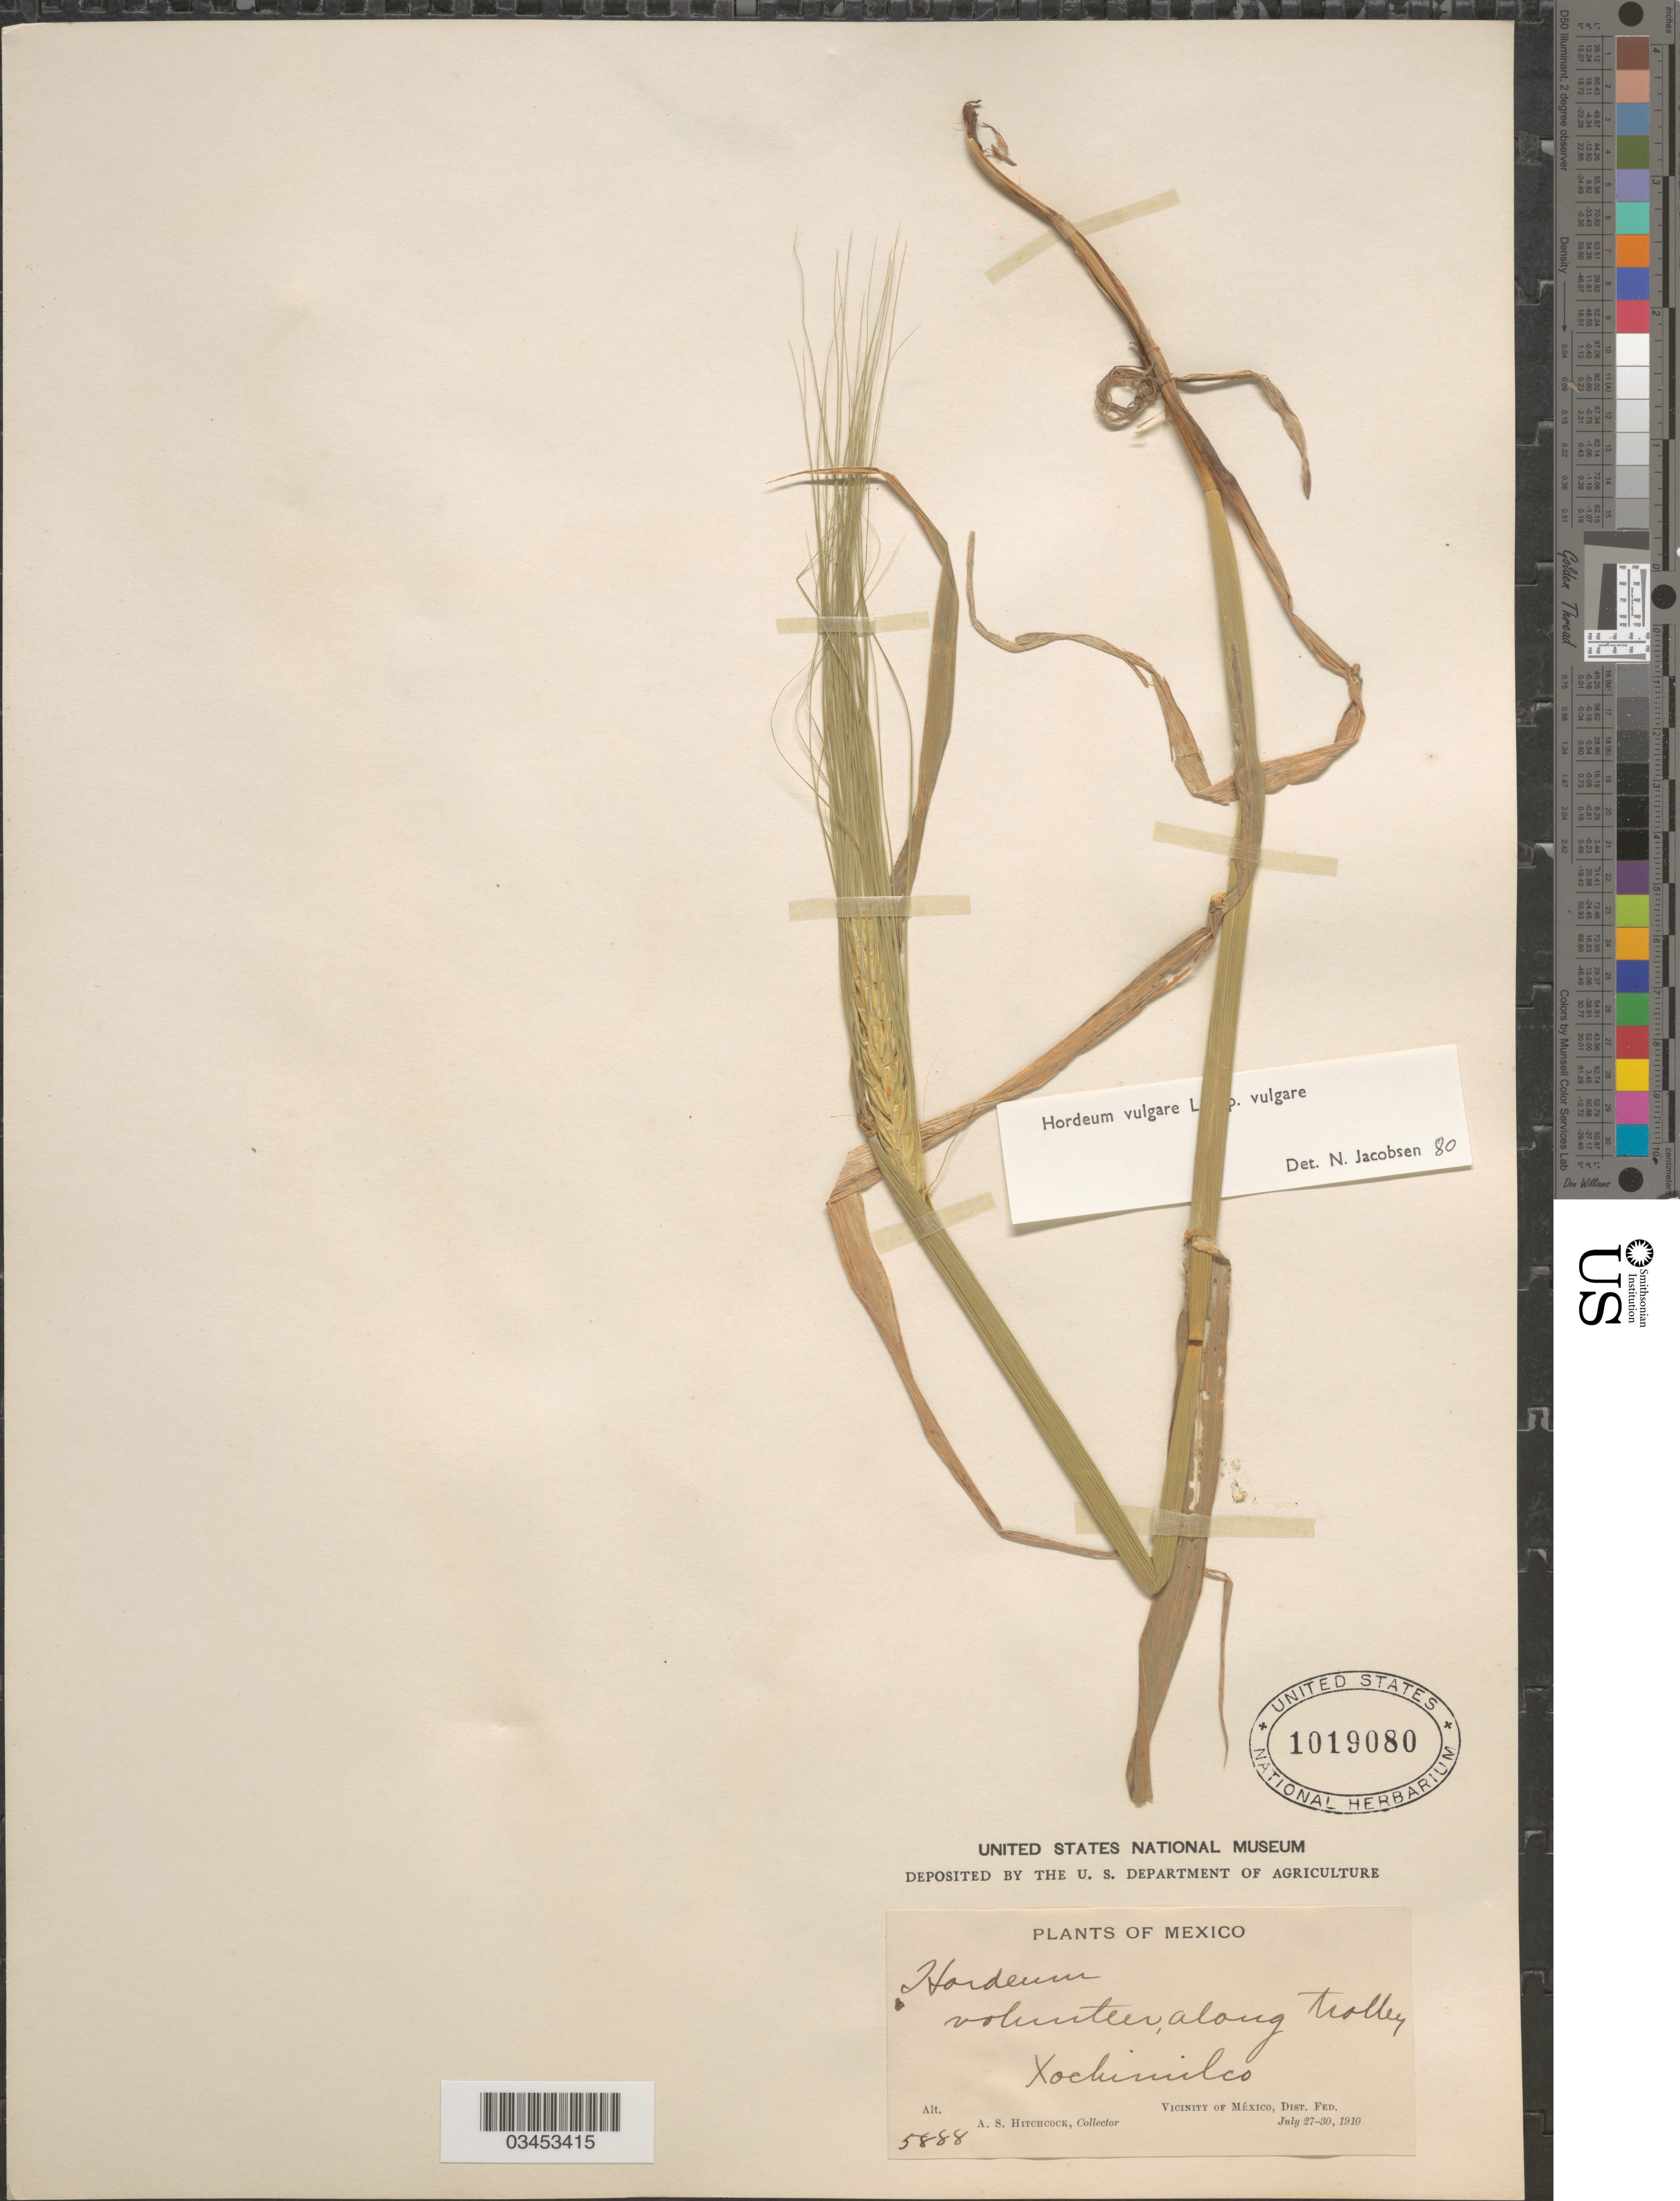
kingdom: Plantae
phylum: Tracheophyta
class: Liliopsida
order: Poales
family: Poaceae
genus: Hordeum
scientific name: Hordeum sp.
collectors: A. S. Hitchcock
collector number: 5888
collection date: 1910-07-27/1910-07-30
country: Mexico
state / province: Distrito Federal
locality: Xochimilco. Vicinity of México, Dist. Fed.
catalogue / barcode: US 1019080